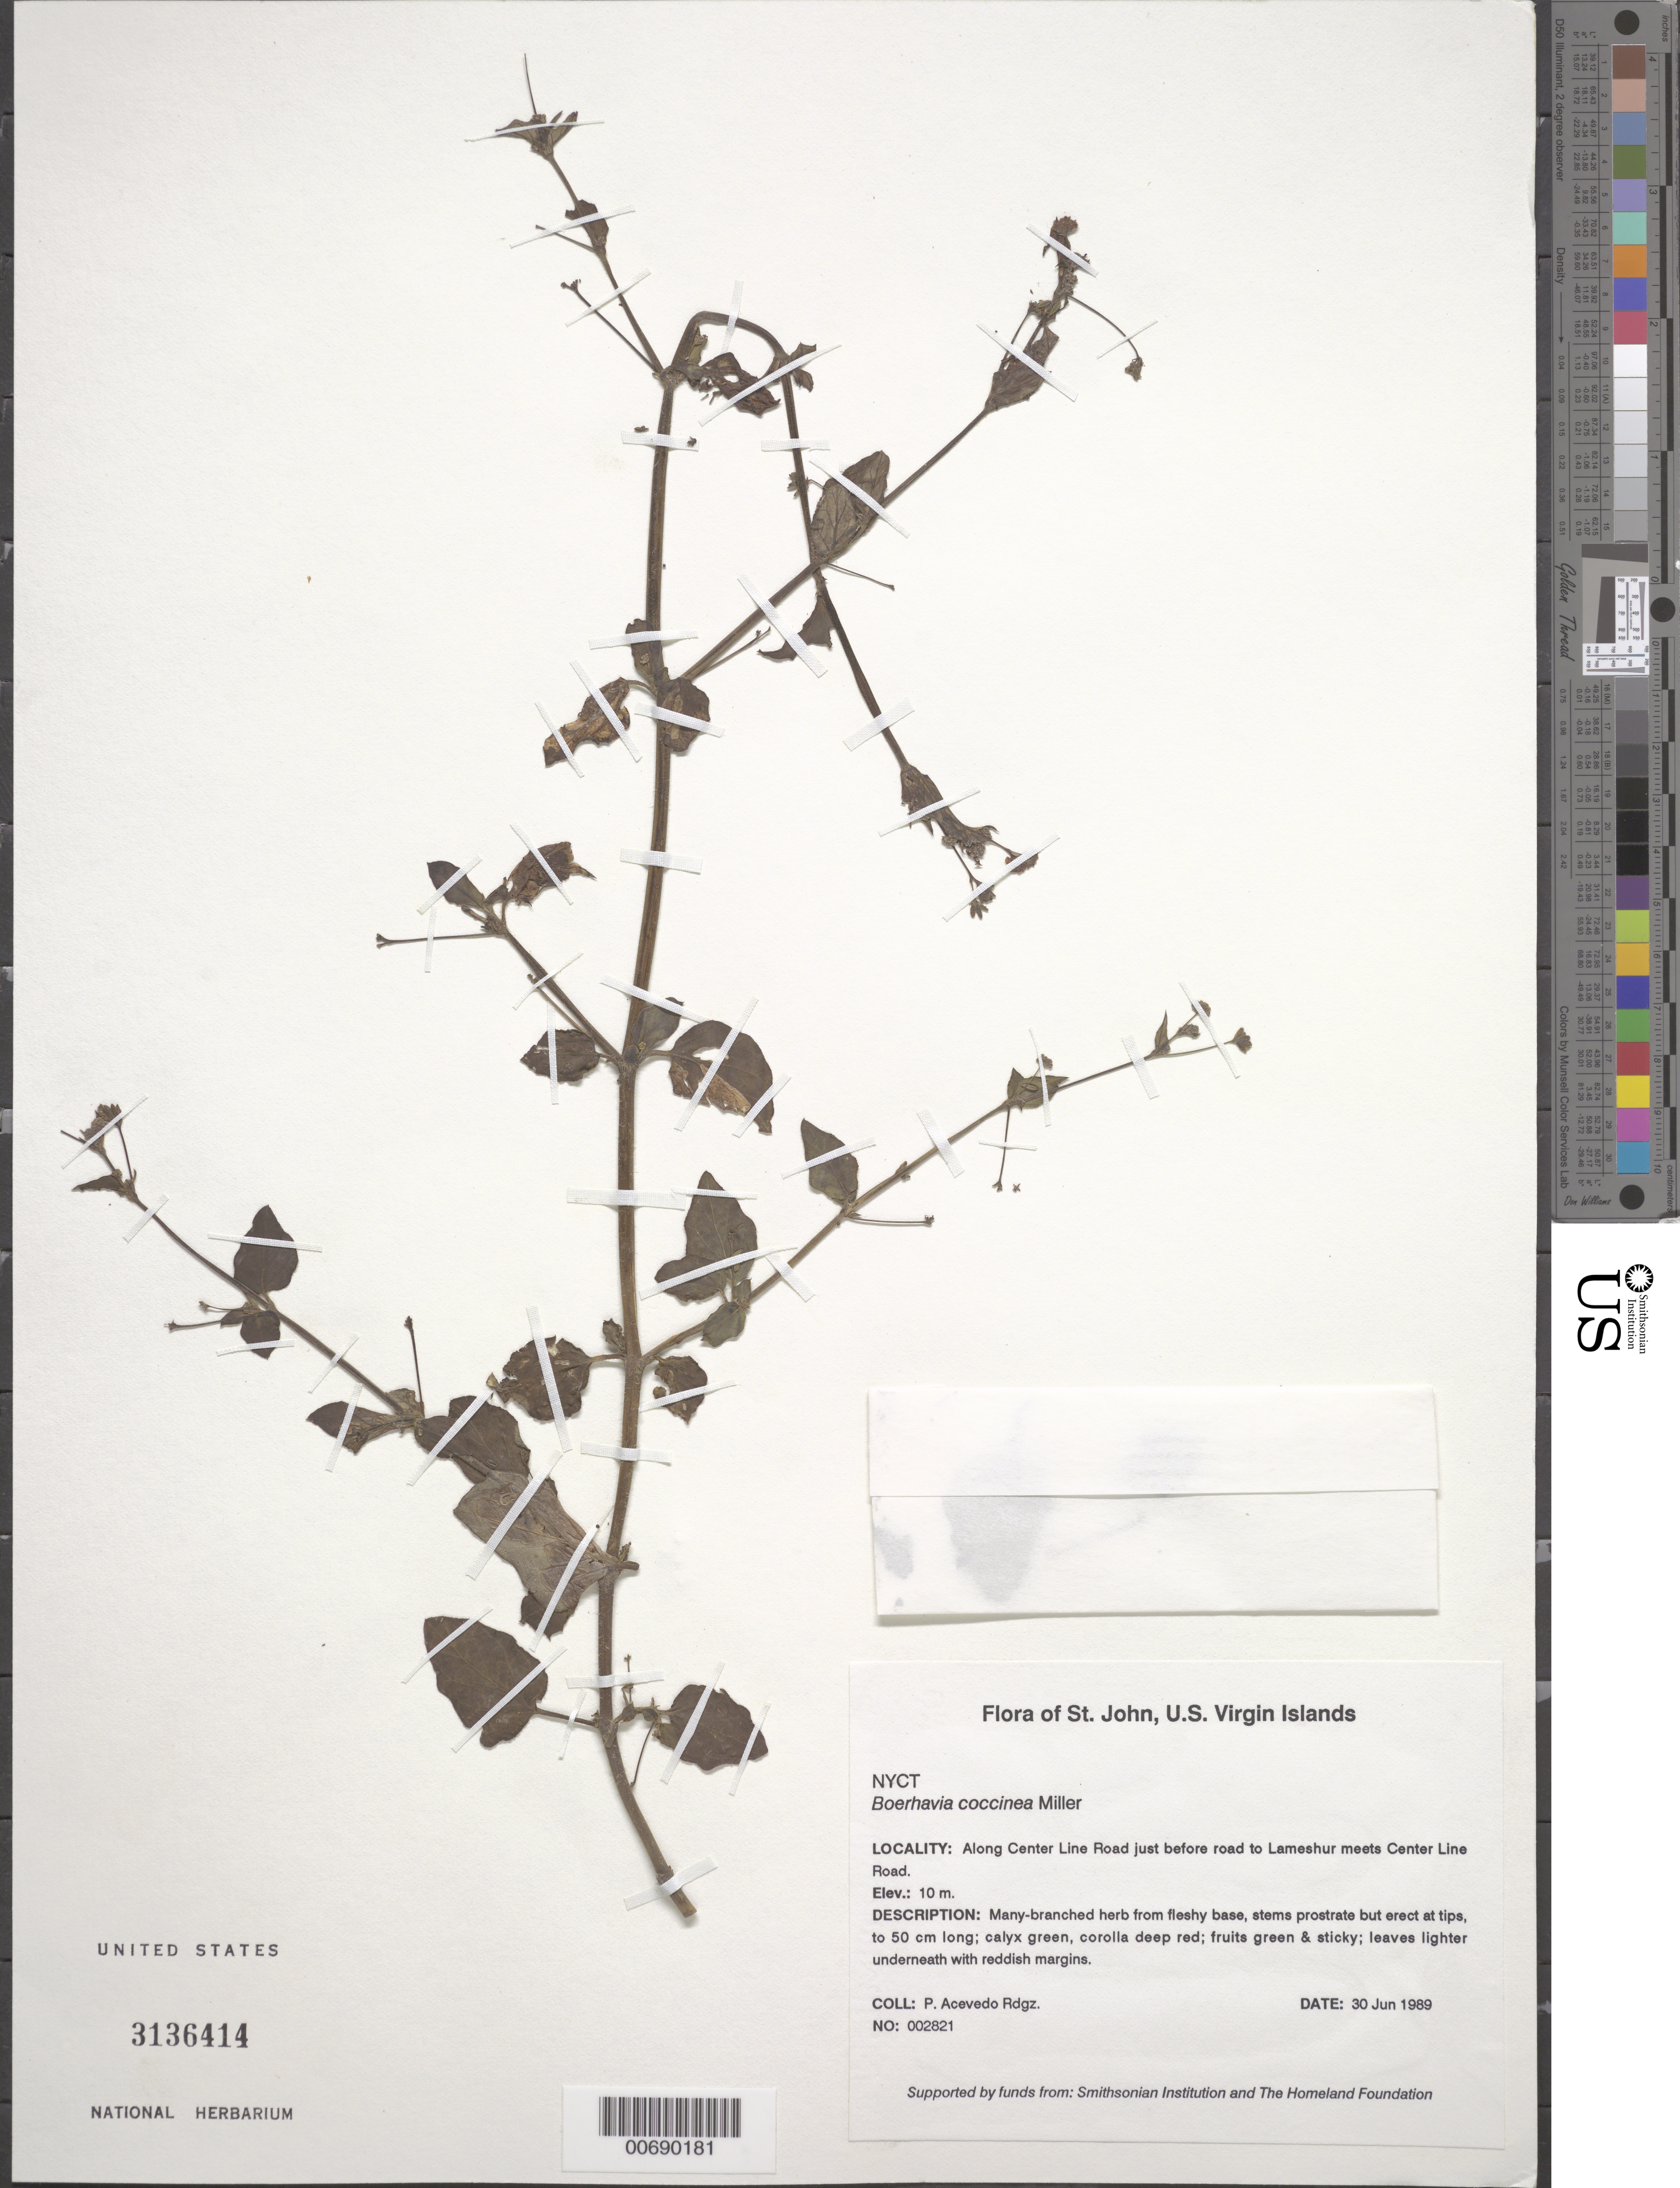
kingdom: Plantae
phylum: Tracheophyta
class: Magnoliopsida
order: Caryophyllales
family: Nyctaginaceae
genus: Boerhavia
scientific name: Boerhavia coccinea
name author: Mill.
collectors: P. Acevedo-Rodr.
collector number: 2821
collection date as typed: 30 Jun 1989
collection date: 1989-06-30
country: U.S. Virgin Islands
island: St. John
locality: Coral Bay Quarter; along Center Line Road just before road to Lameshur meets Center Line Road.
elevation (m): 10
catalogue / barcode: US 3136414